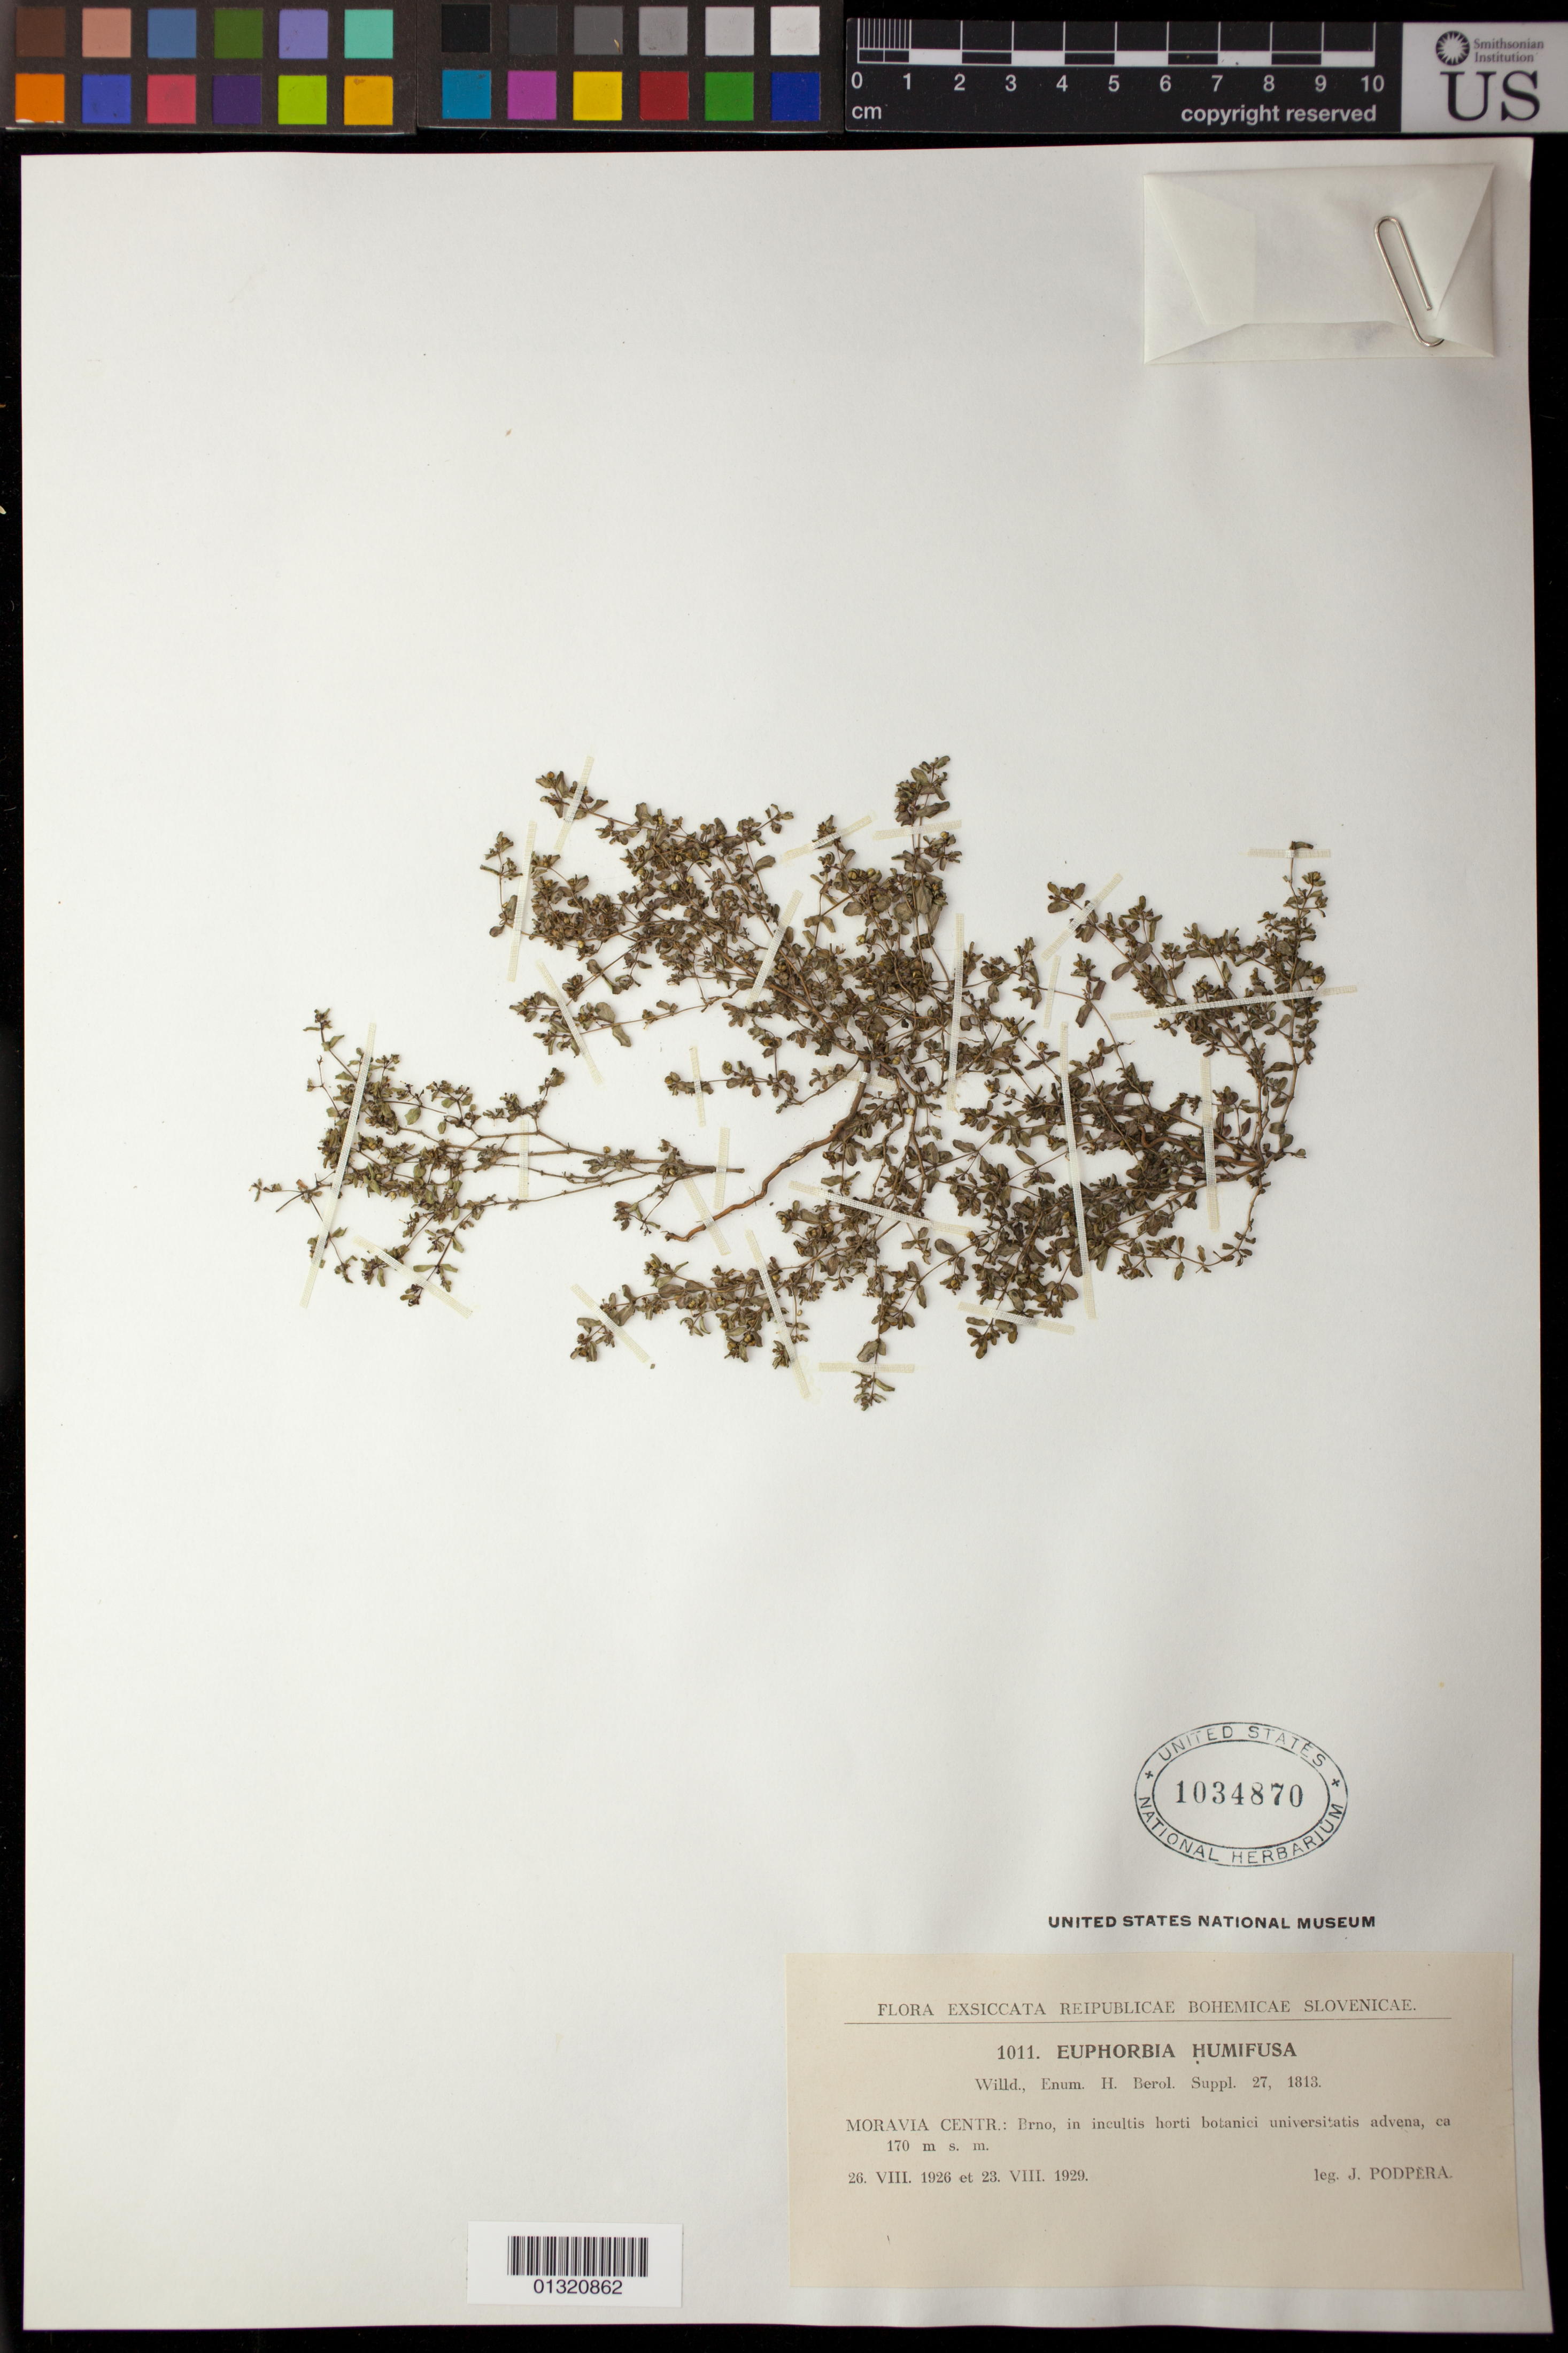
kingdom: Plantae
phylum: Tracheophyta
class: Magnoliopsida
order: Malpighiales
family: Euphorbiaceae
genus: Euphorbia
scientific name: Euphorbia humifusa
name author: Willd. ex Schlecht.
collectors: J. Podpera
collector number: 1011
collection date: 1926-08-26,1929-08-23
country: Czechia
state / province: South Moravian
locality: Moravia Centr: Brno, in incultis horti botanici universitatis advena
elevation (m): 170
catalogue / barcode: US 1034870